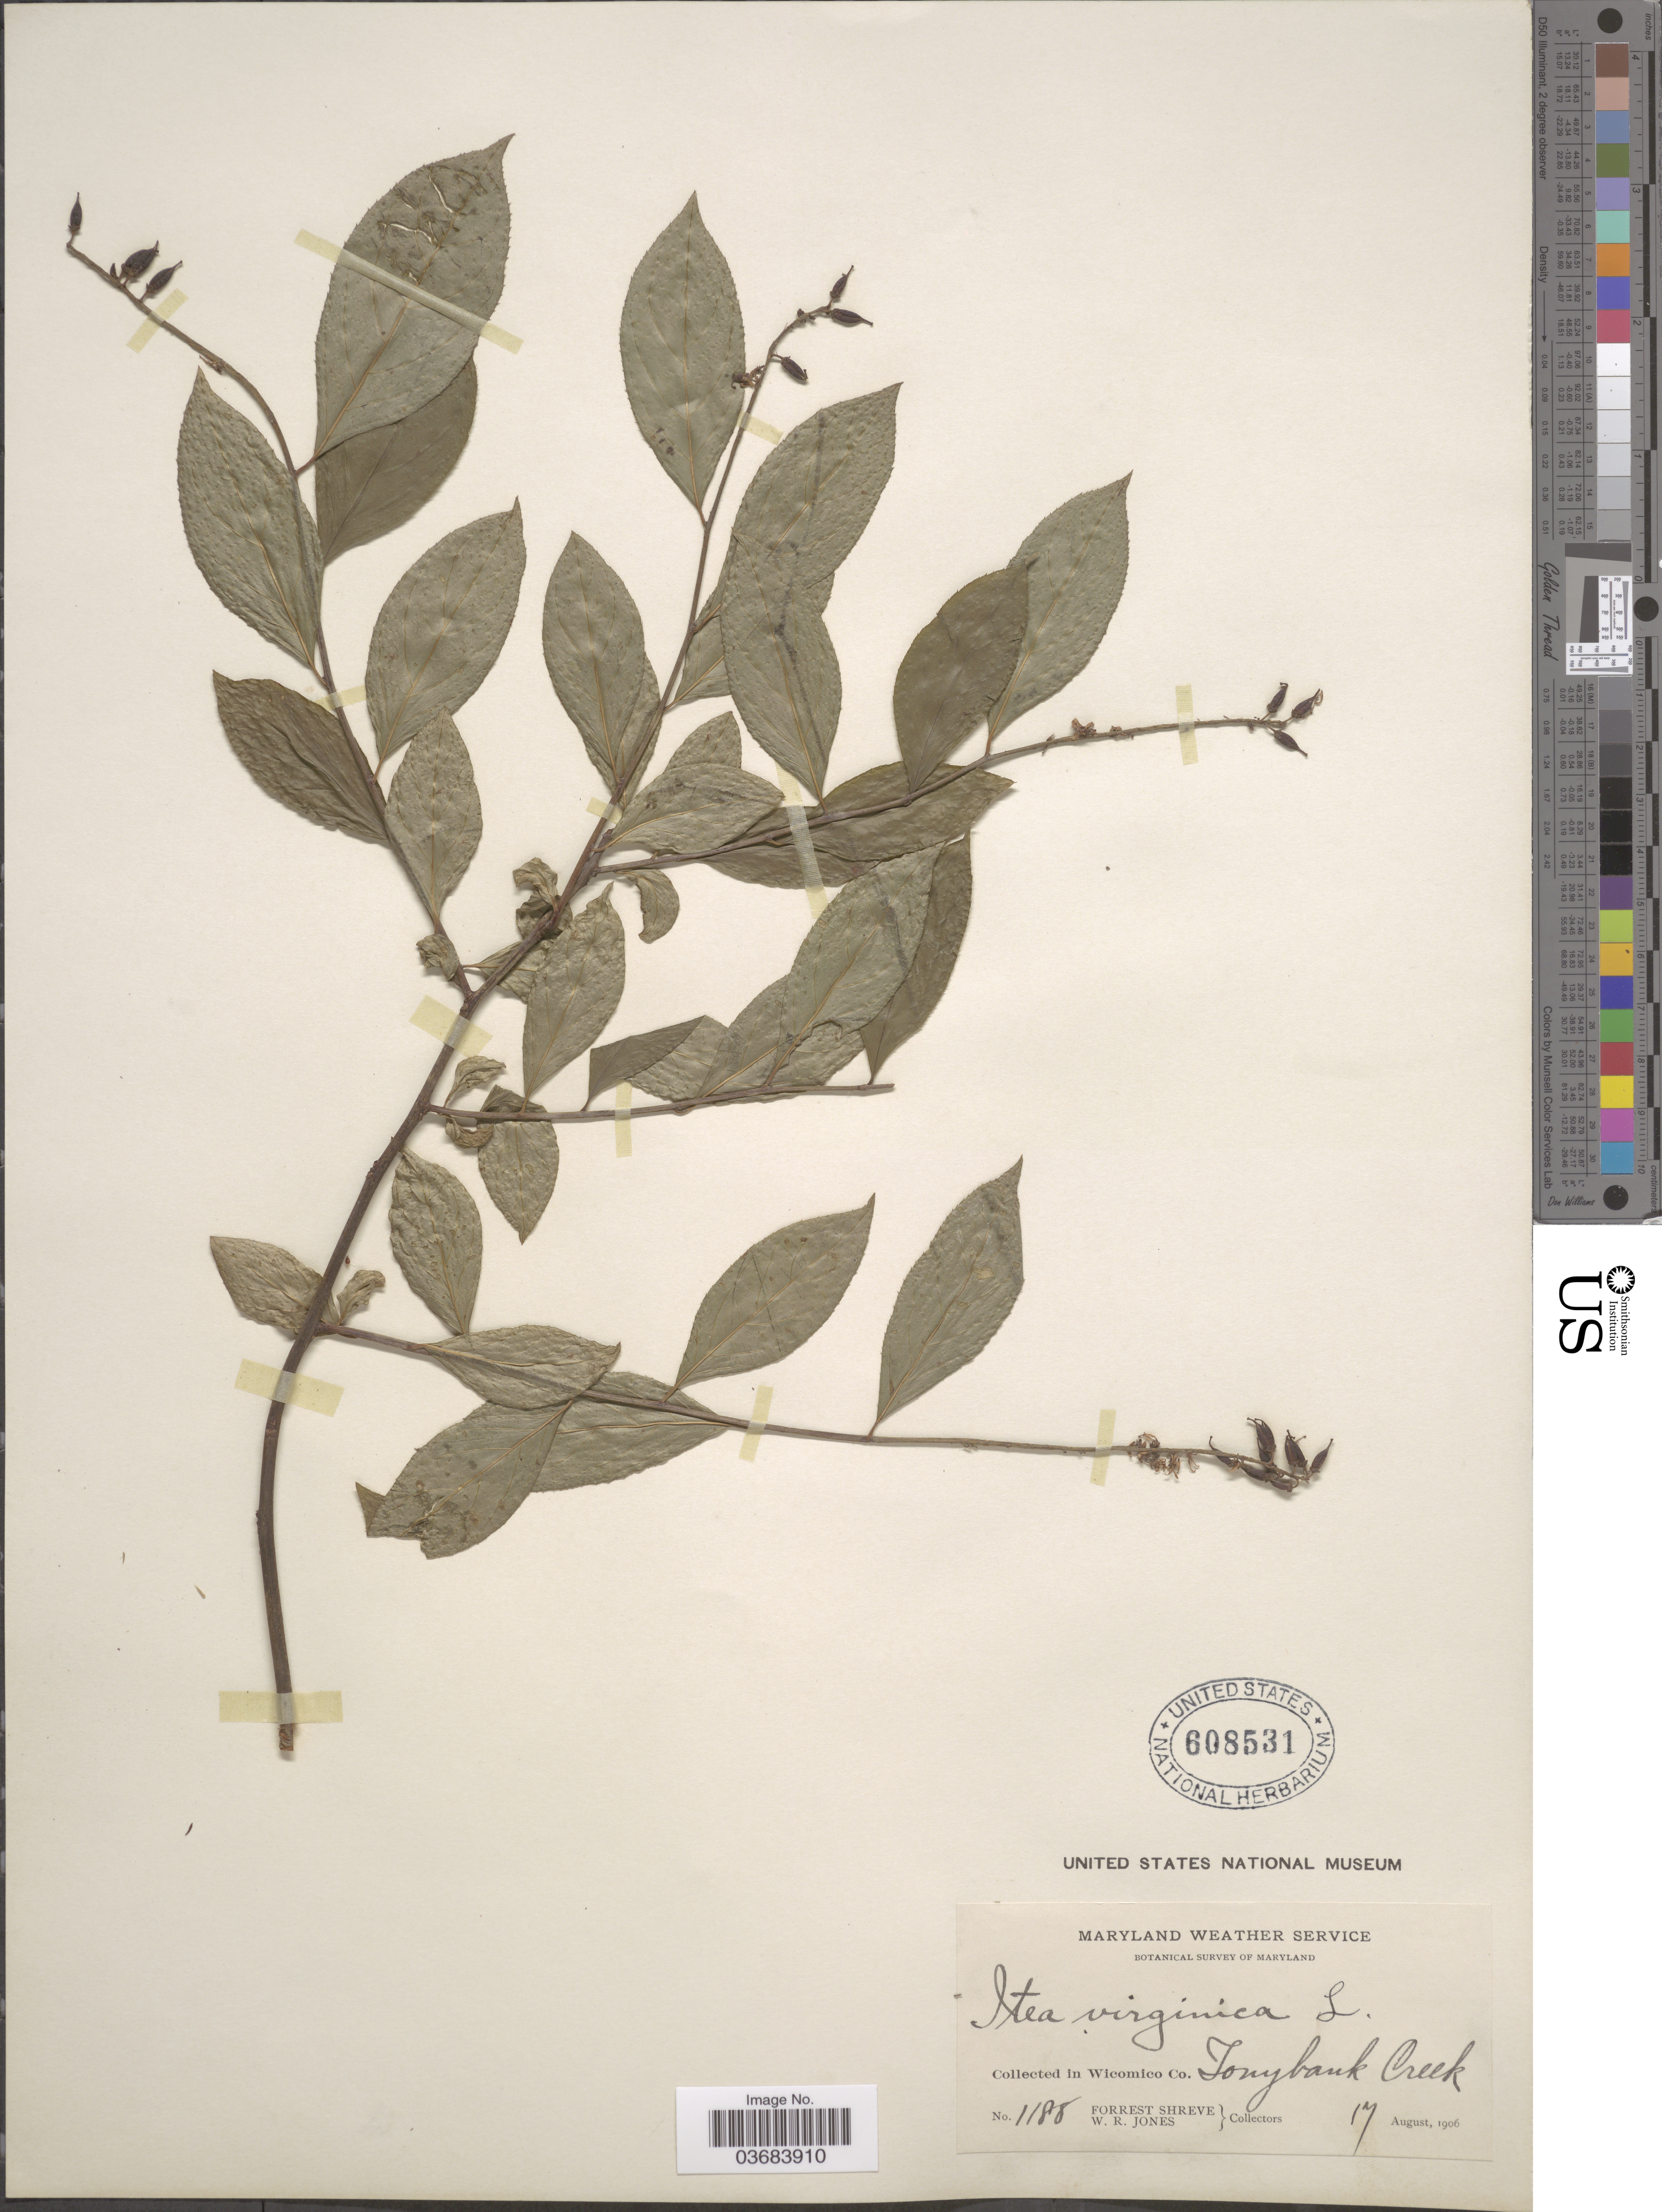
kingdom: Plantae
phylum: Tracheophyta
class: Magnoliopsida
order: Saxifragales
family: Iteaceae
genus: Itea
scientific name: Itea virginica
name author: L.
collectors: F. Shreve & W. R. Jones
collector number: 1188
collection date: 1906-08-17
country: United States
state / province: Maryland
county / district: Wicmico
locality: Botanical Survey of Maryland. In Wicomico Co. Tonybank Creek.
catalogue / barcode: US 608531